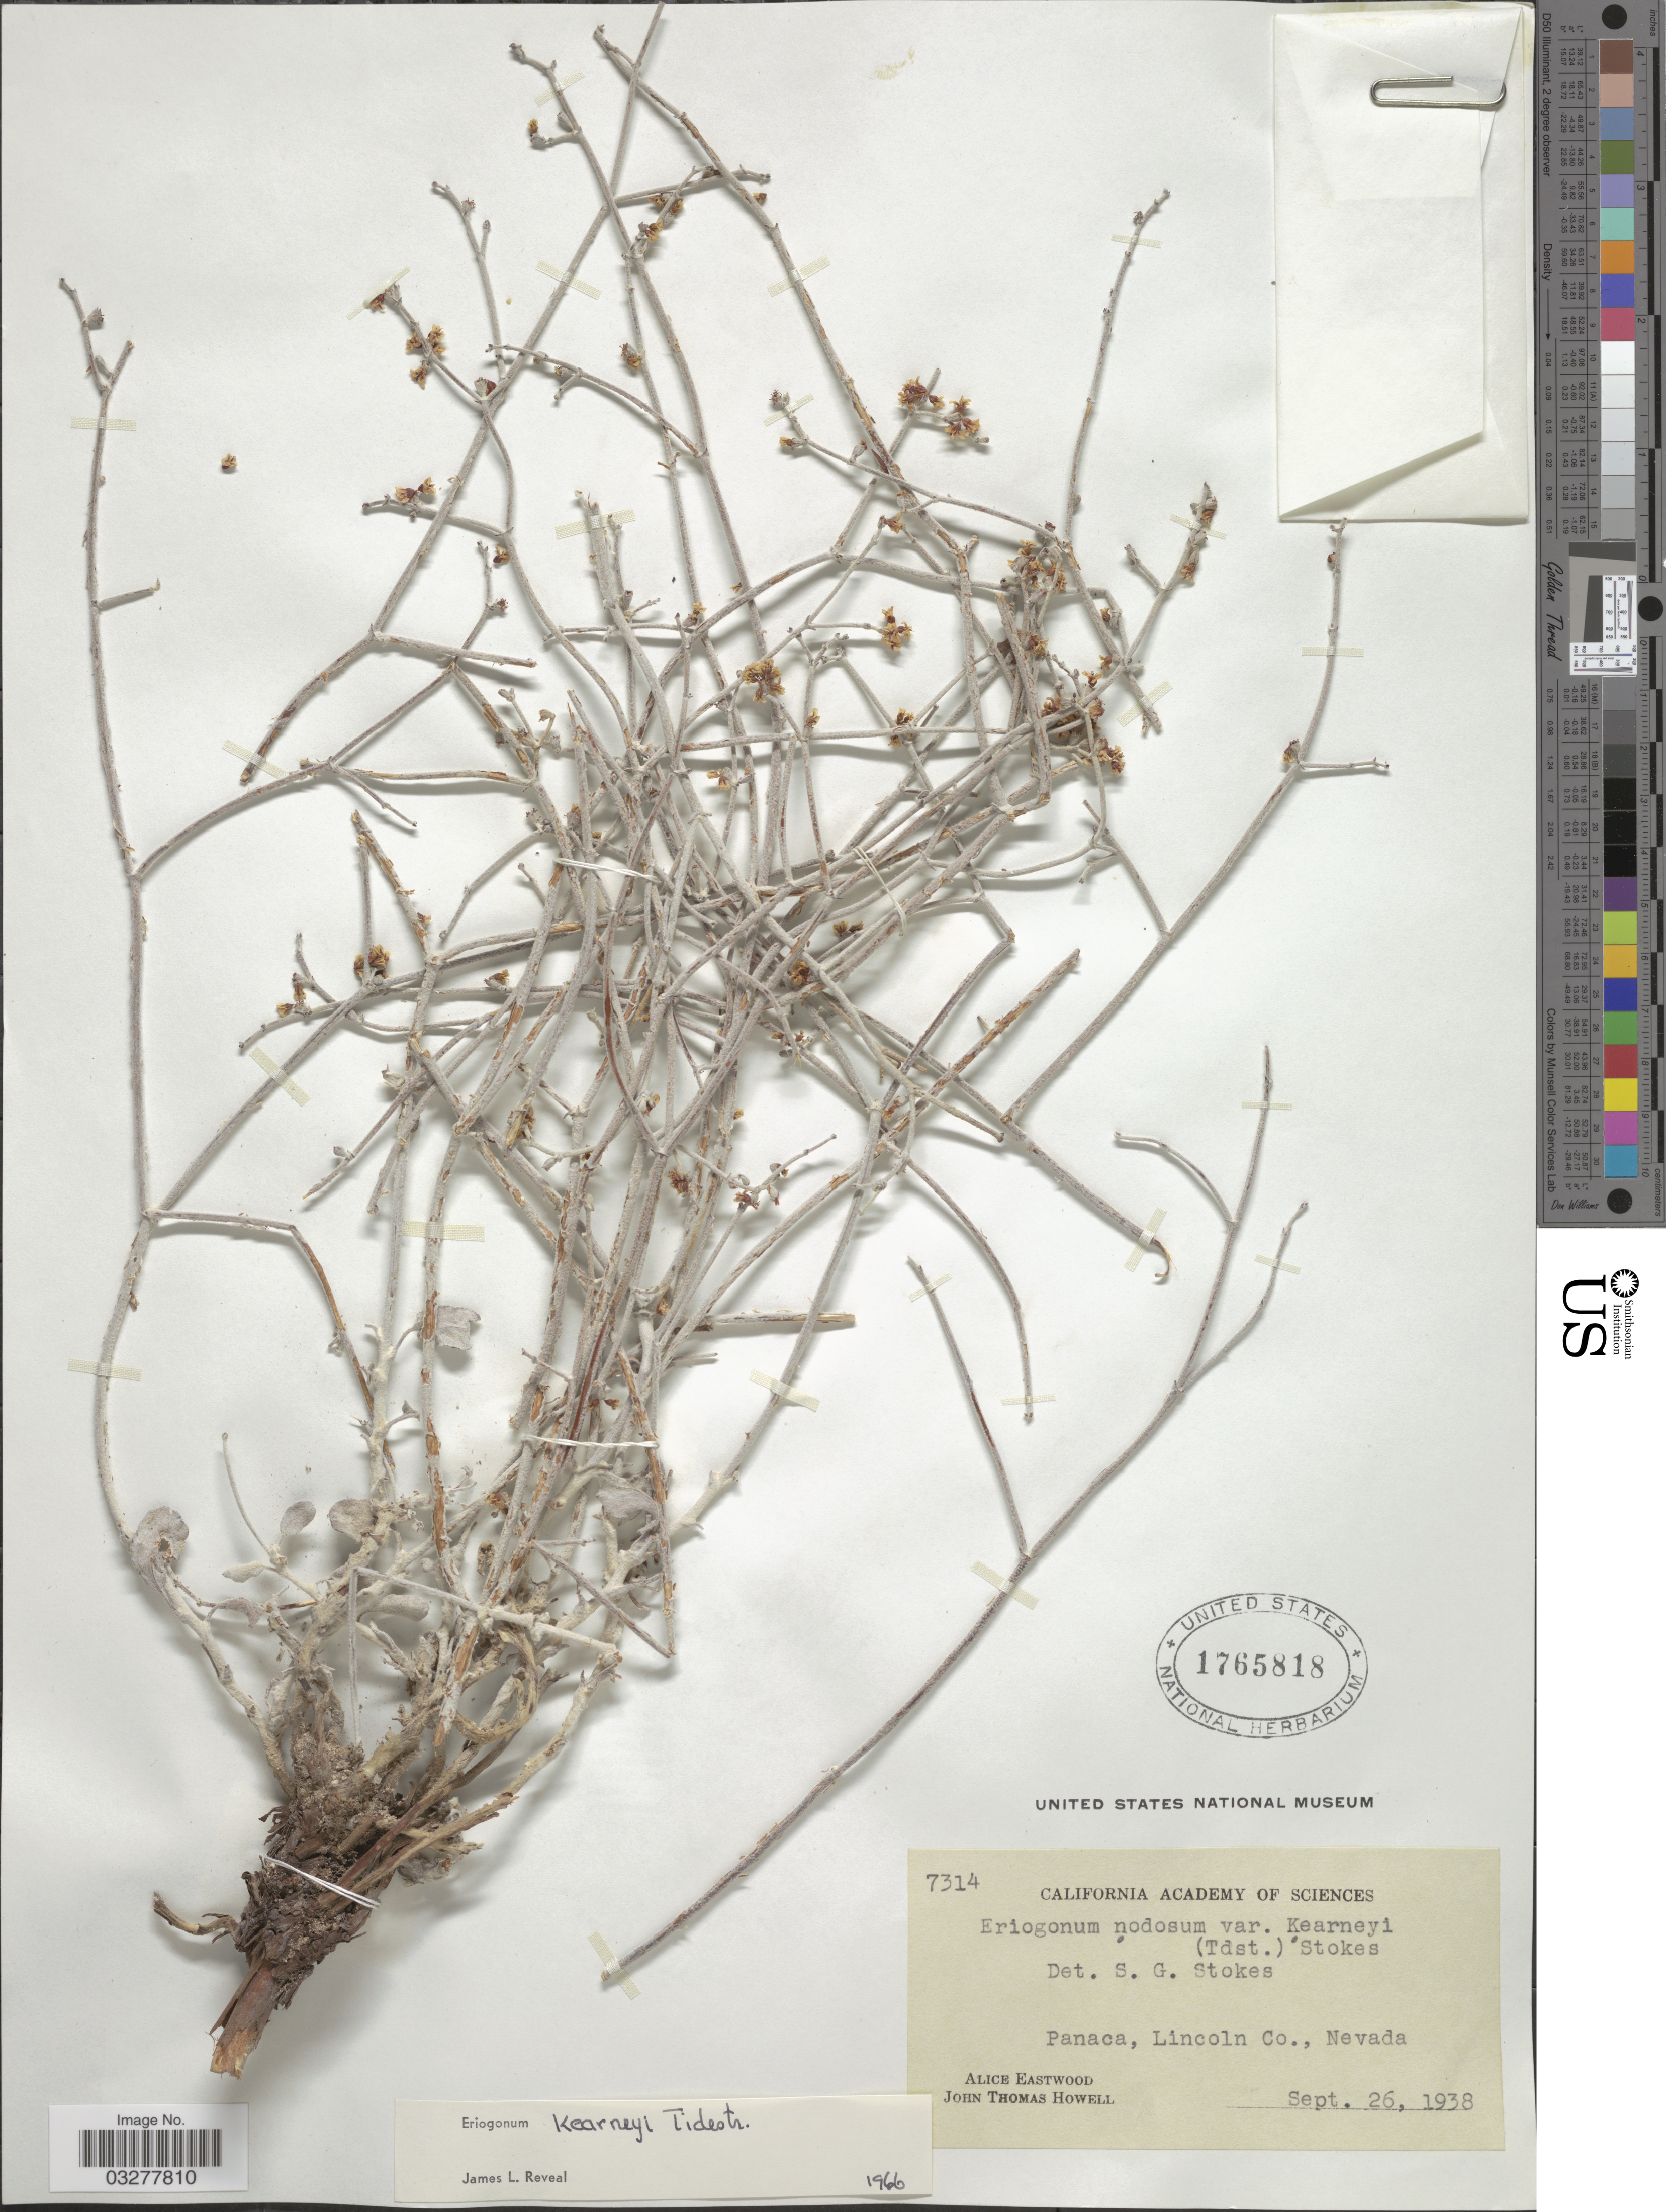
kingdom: Plantae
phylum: Tracheophyta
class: Magnoliopsida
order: Caryophyllales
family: Polygonaceae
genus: Eriogonum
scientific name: Eriogonum kearneyi var. kearneyi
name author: Tidestr.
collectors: A. Eastwood & J. T. Howell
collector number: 7314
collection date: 1938-09-26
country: United States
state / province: Nevada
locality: Panaca, Lincoln Co.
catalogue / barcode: US 1765818